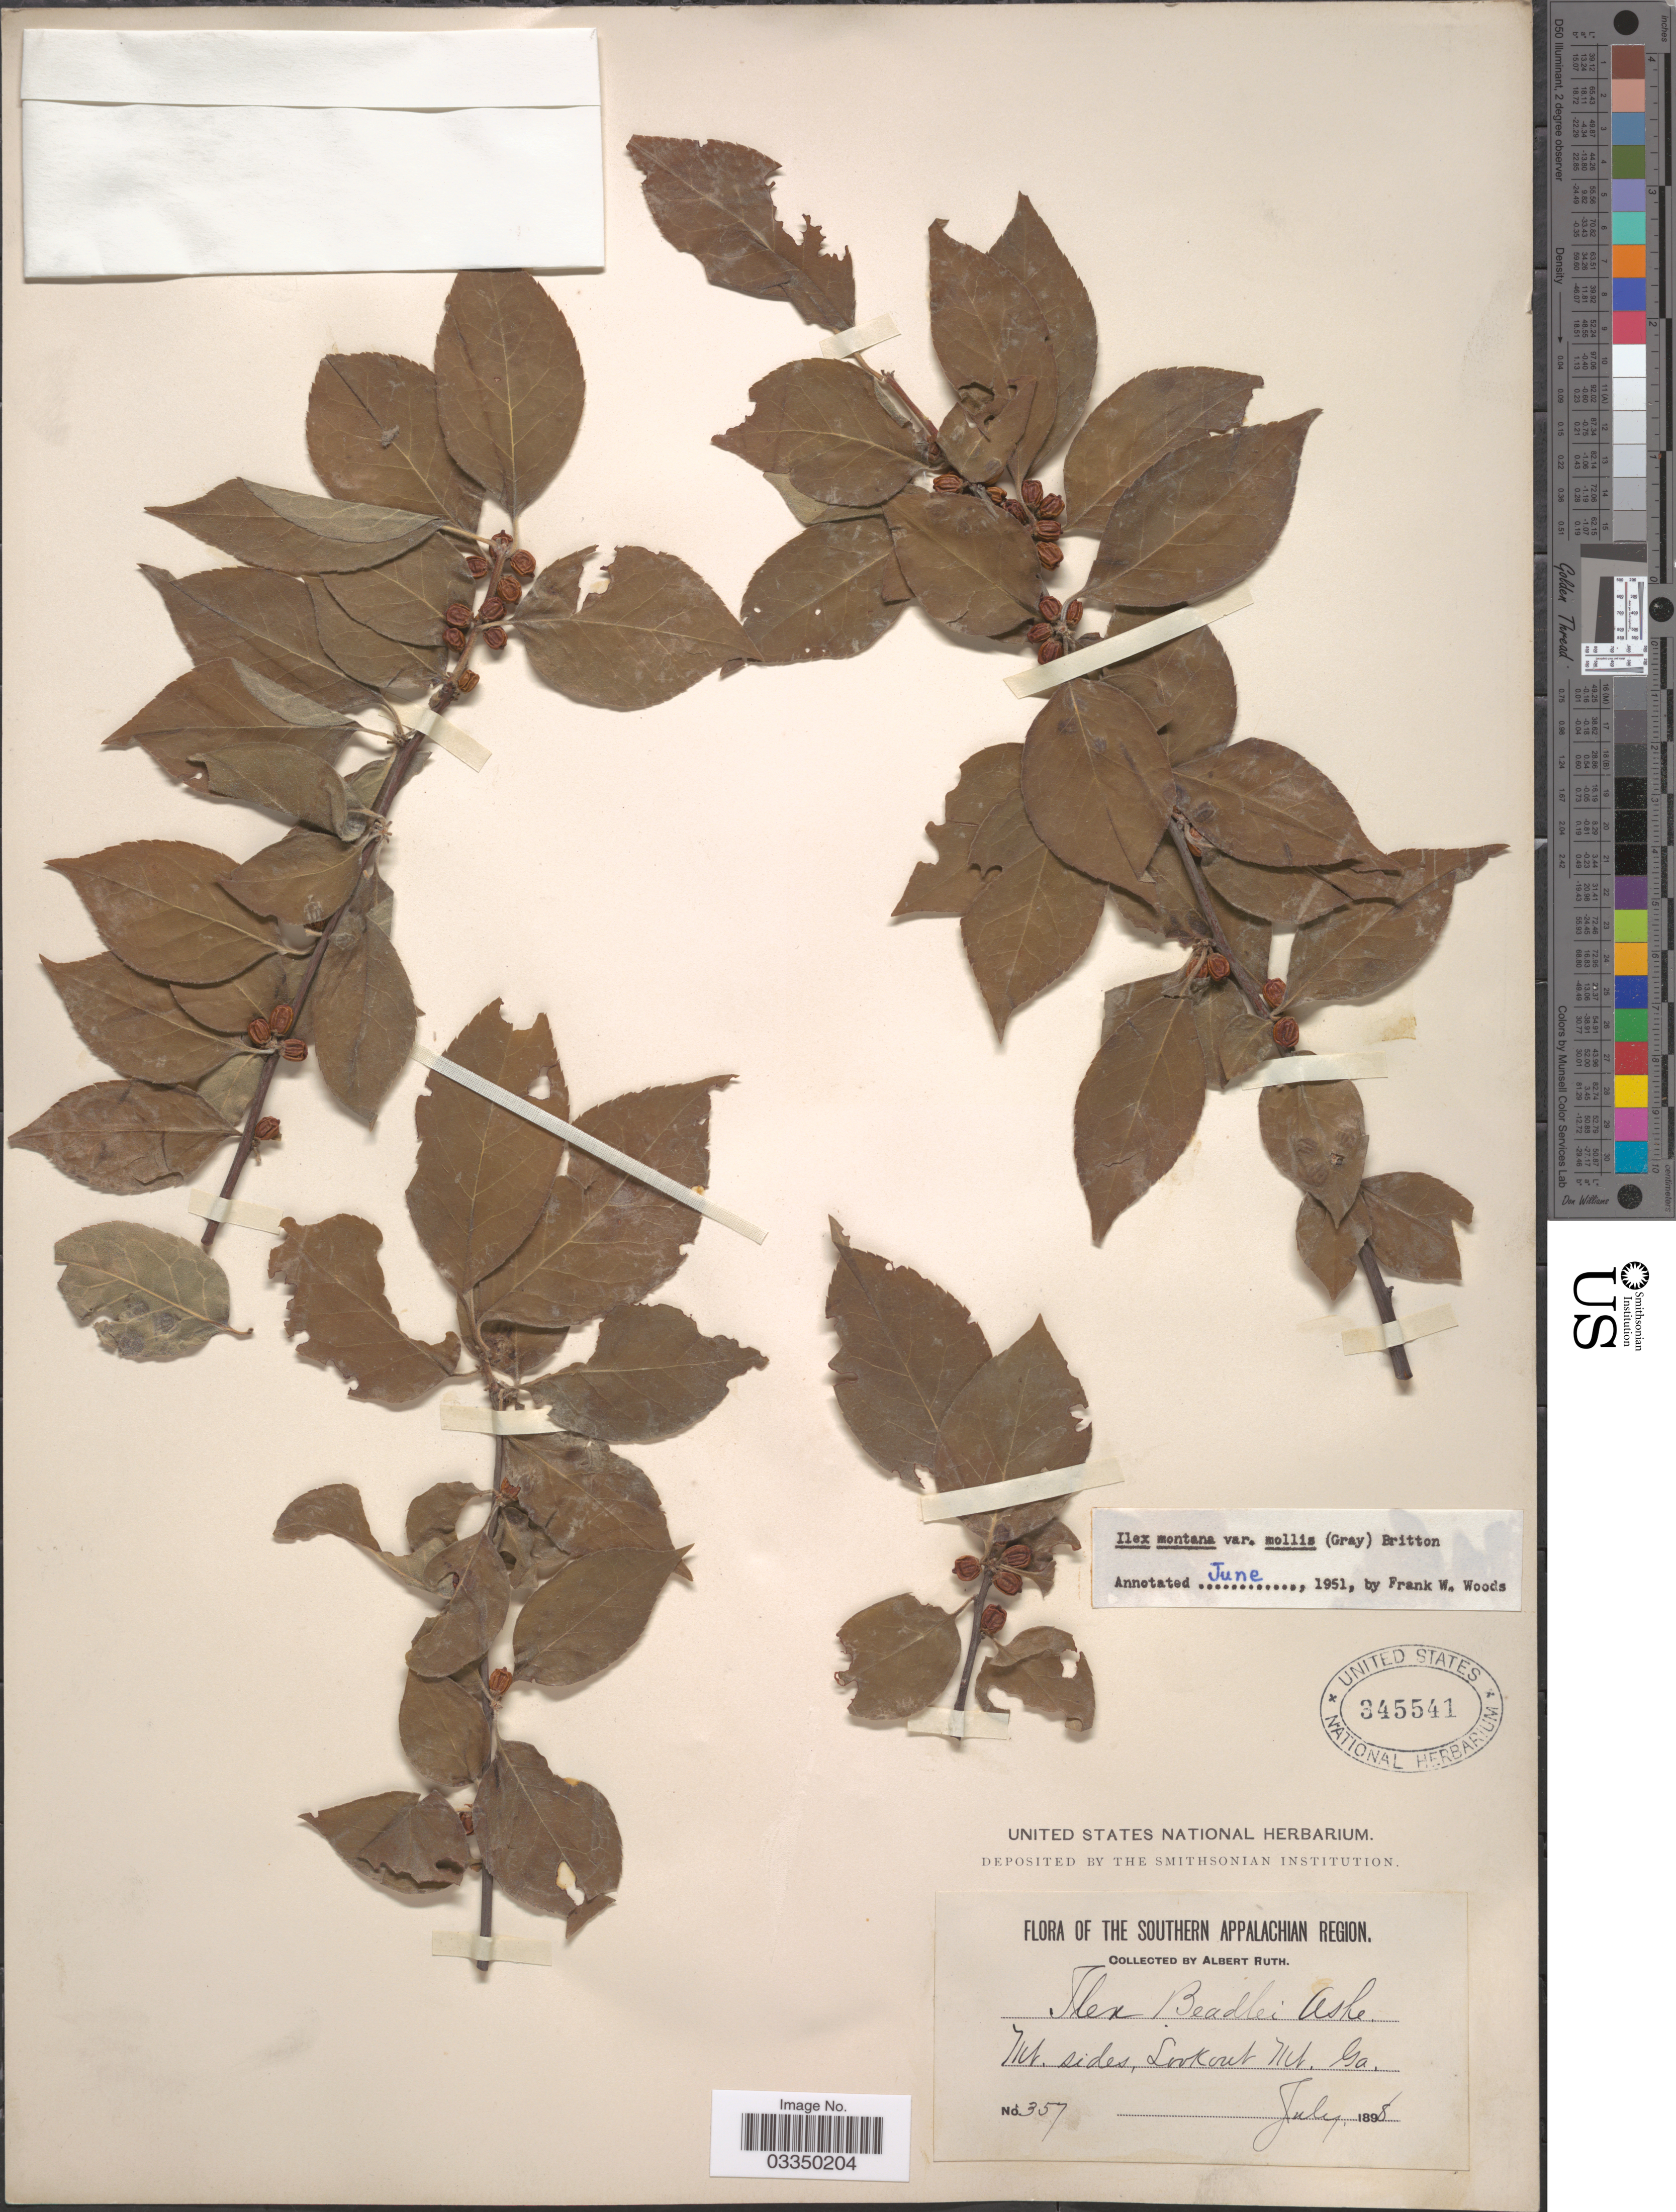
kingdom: Plantae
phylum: Tracheophyta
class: Magnoliopsida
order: Aquifoliales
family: Aquifoliaceae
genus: Ilex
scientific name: Ilex montana var. mollis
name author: (A. Gray) Britton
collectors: A. Ruth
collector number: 357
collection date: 1898-07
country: United States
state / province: Georgia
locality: Southern Apalachian Region. Mt. sides, Lookout Mt.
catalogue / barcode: US 345541